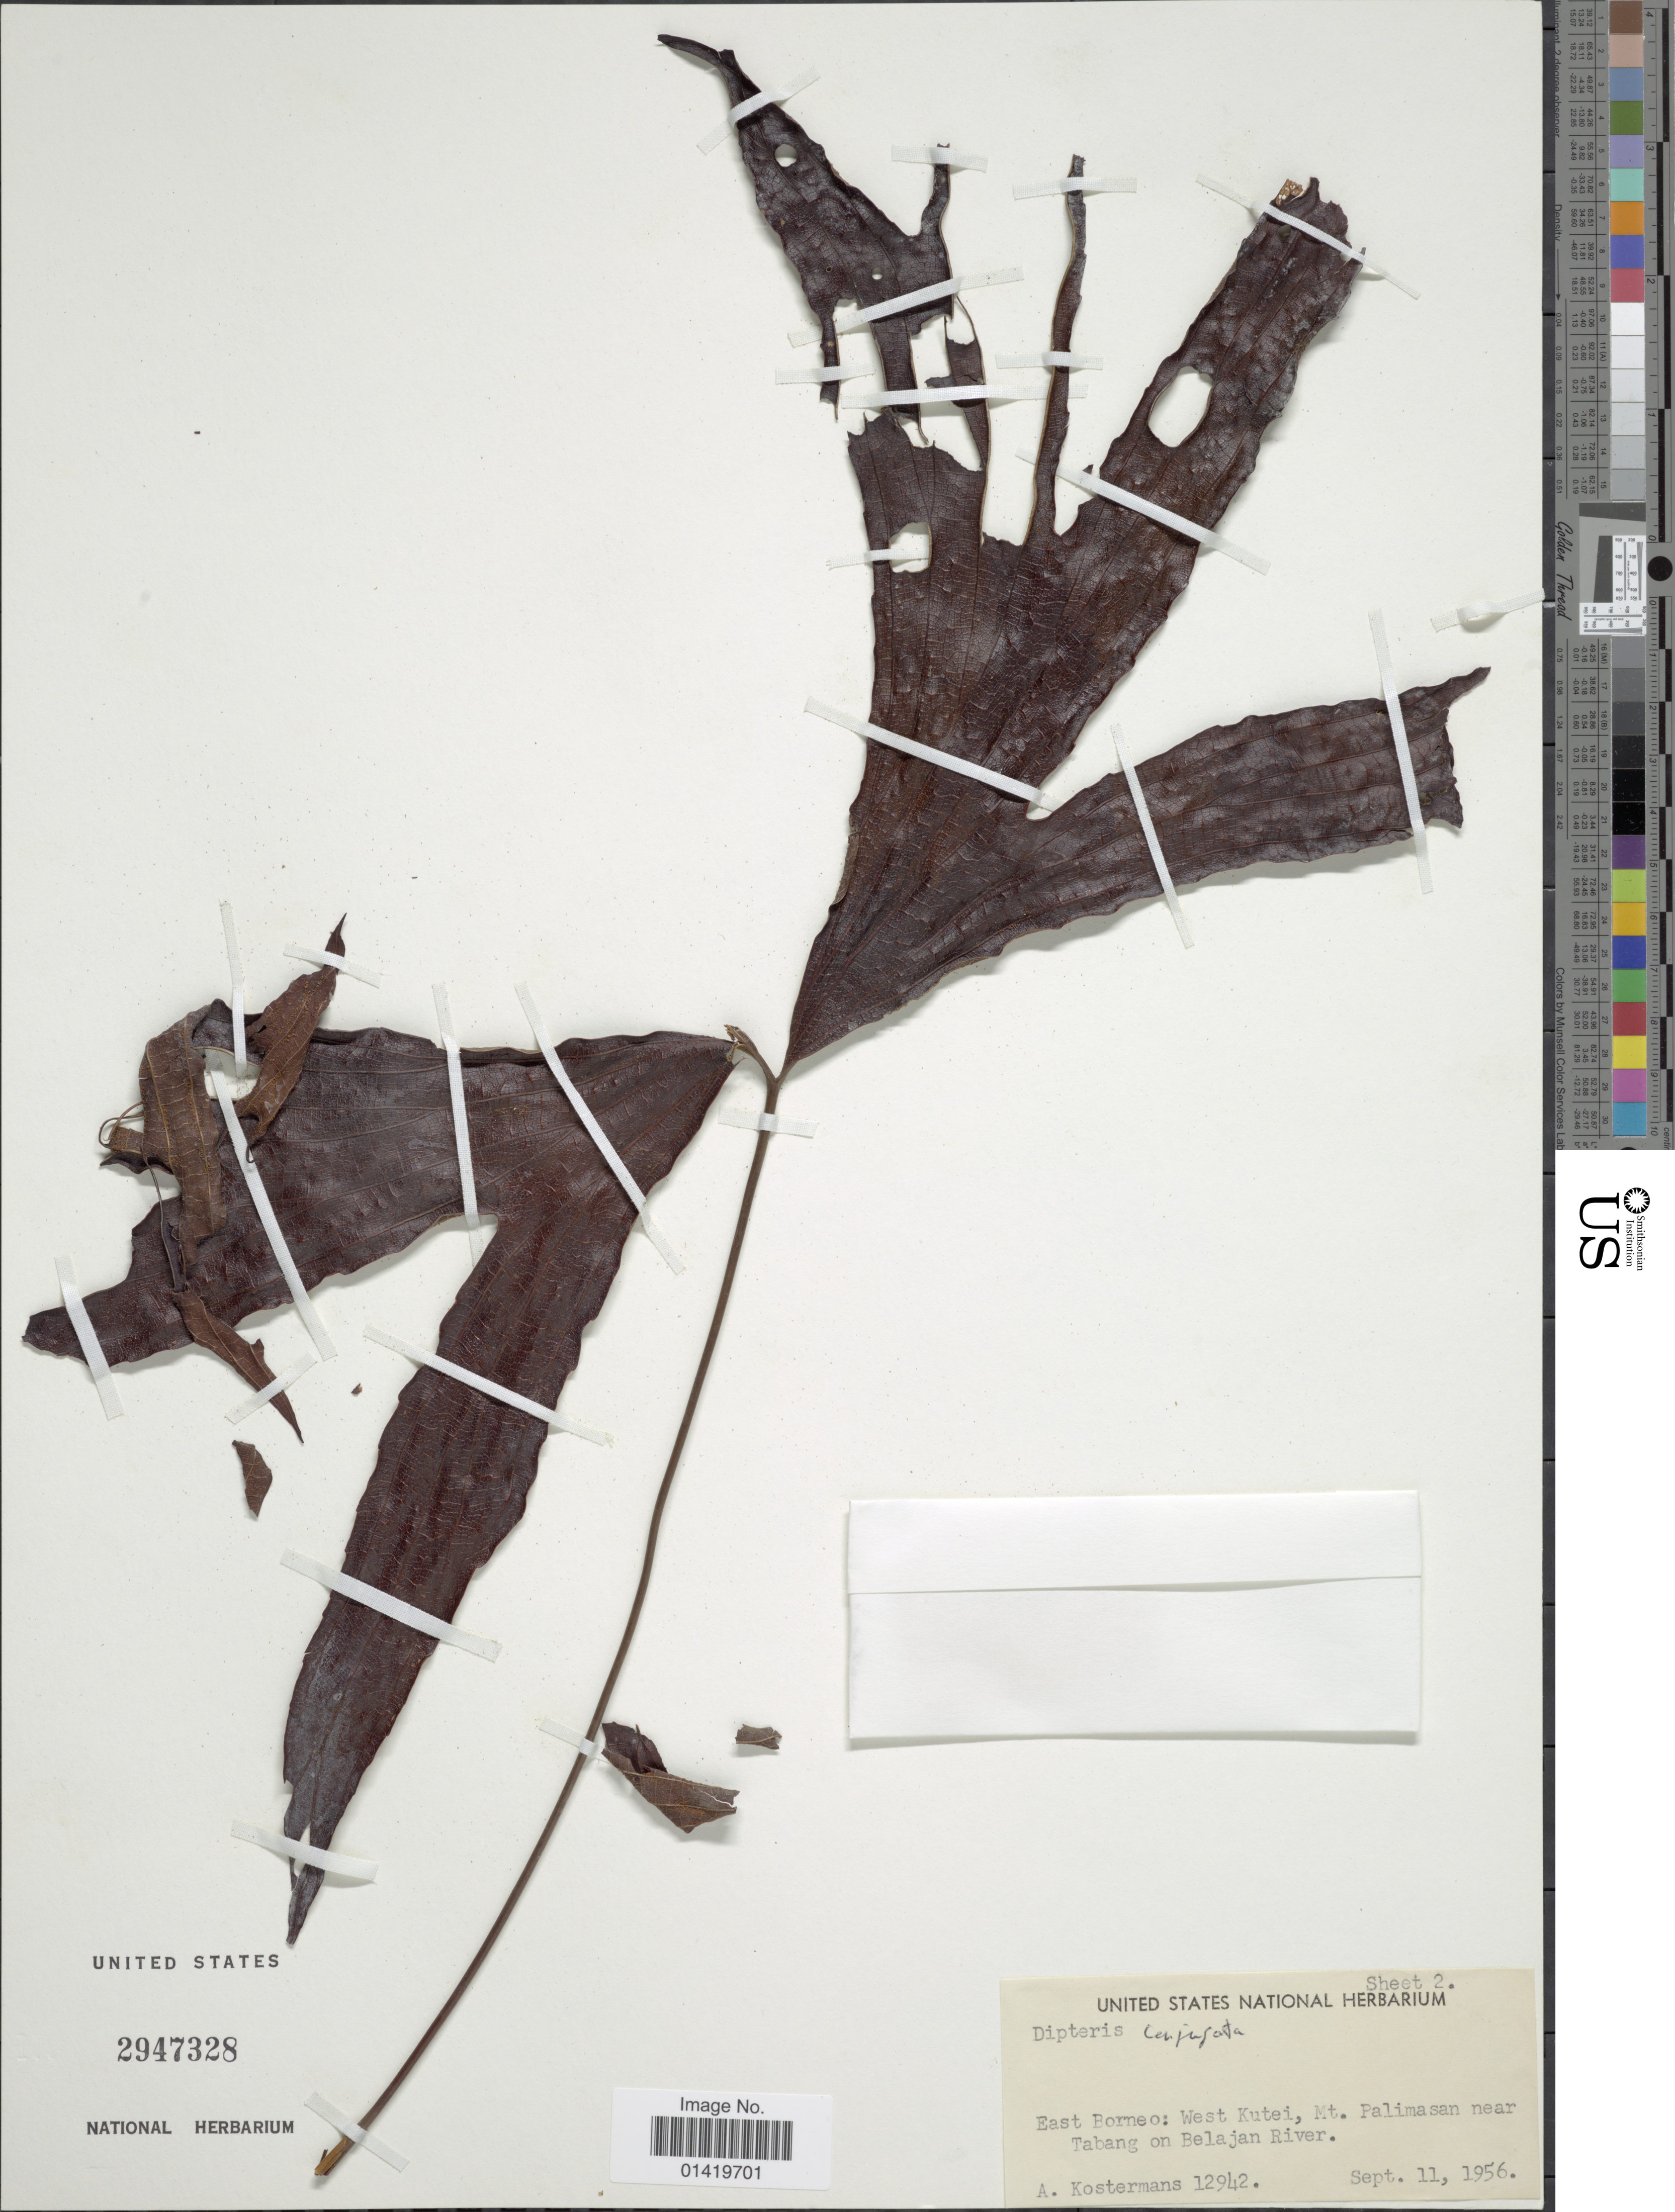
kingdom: Plantae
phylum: Tracheophyta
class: Polypodiopsida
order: Gleicheniales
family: Dipteridaceae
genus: Dipteris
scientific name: Dipteris conjugata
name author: Reinw.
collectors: A. J. G. Kostermans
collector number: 12942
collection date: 1956-09-11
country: Indonesia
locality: East Borneo: West Kutei, Mt. Palimasan near Tabang on Belajan river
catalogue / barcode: US 2947328